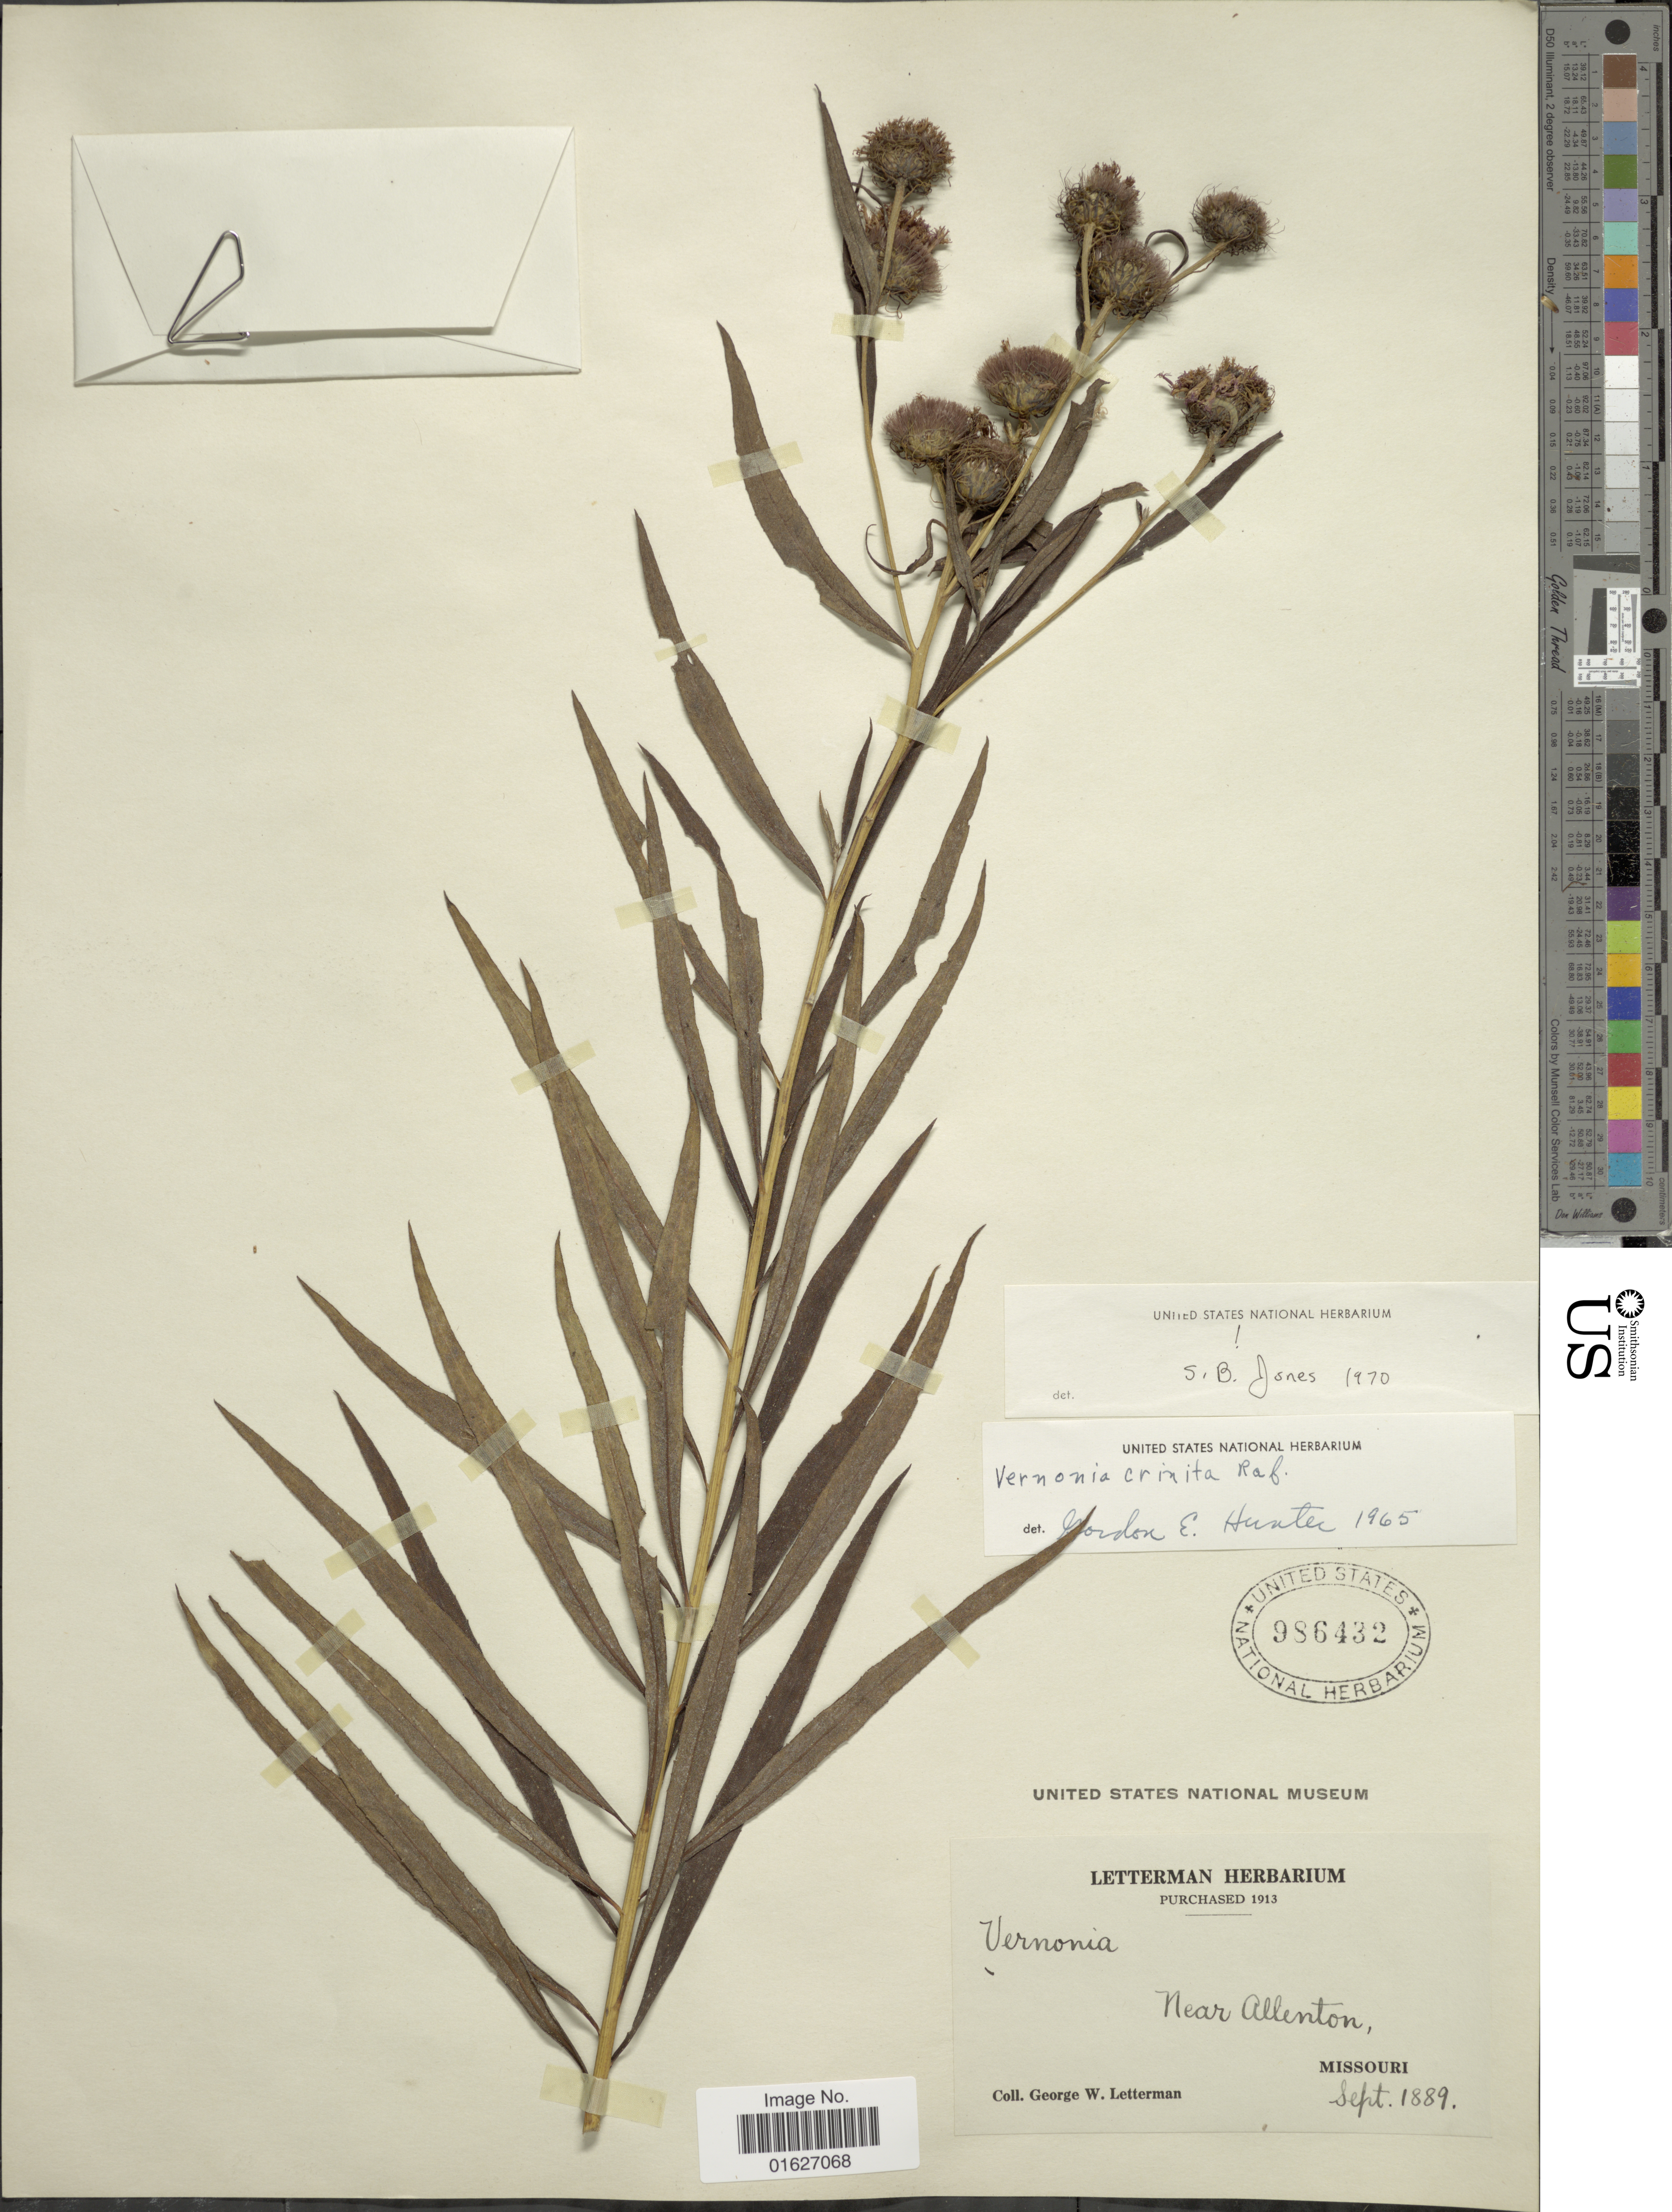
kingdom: Plantae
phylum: Tracheophyta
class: Magnoliopsida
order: Asterales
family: Asteraceae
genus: Vernonia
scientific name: Vernonia arkansana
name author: DC.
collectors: G. W. Letterman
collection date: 1889-09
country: United States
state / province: Missouri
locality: Near Allenton.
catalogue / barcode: US 986432